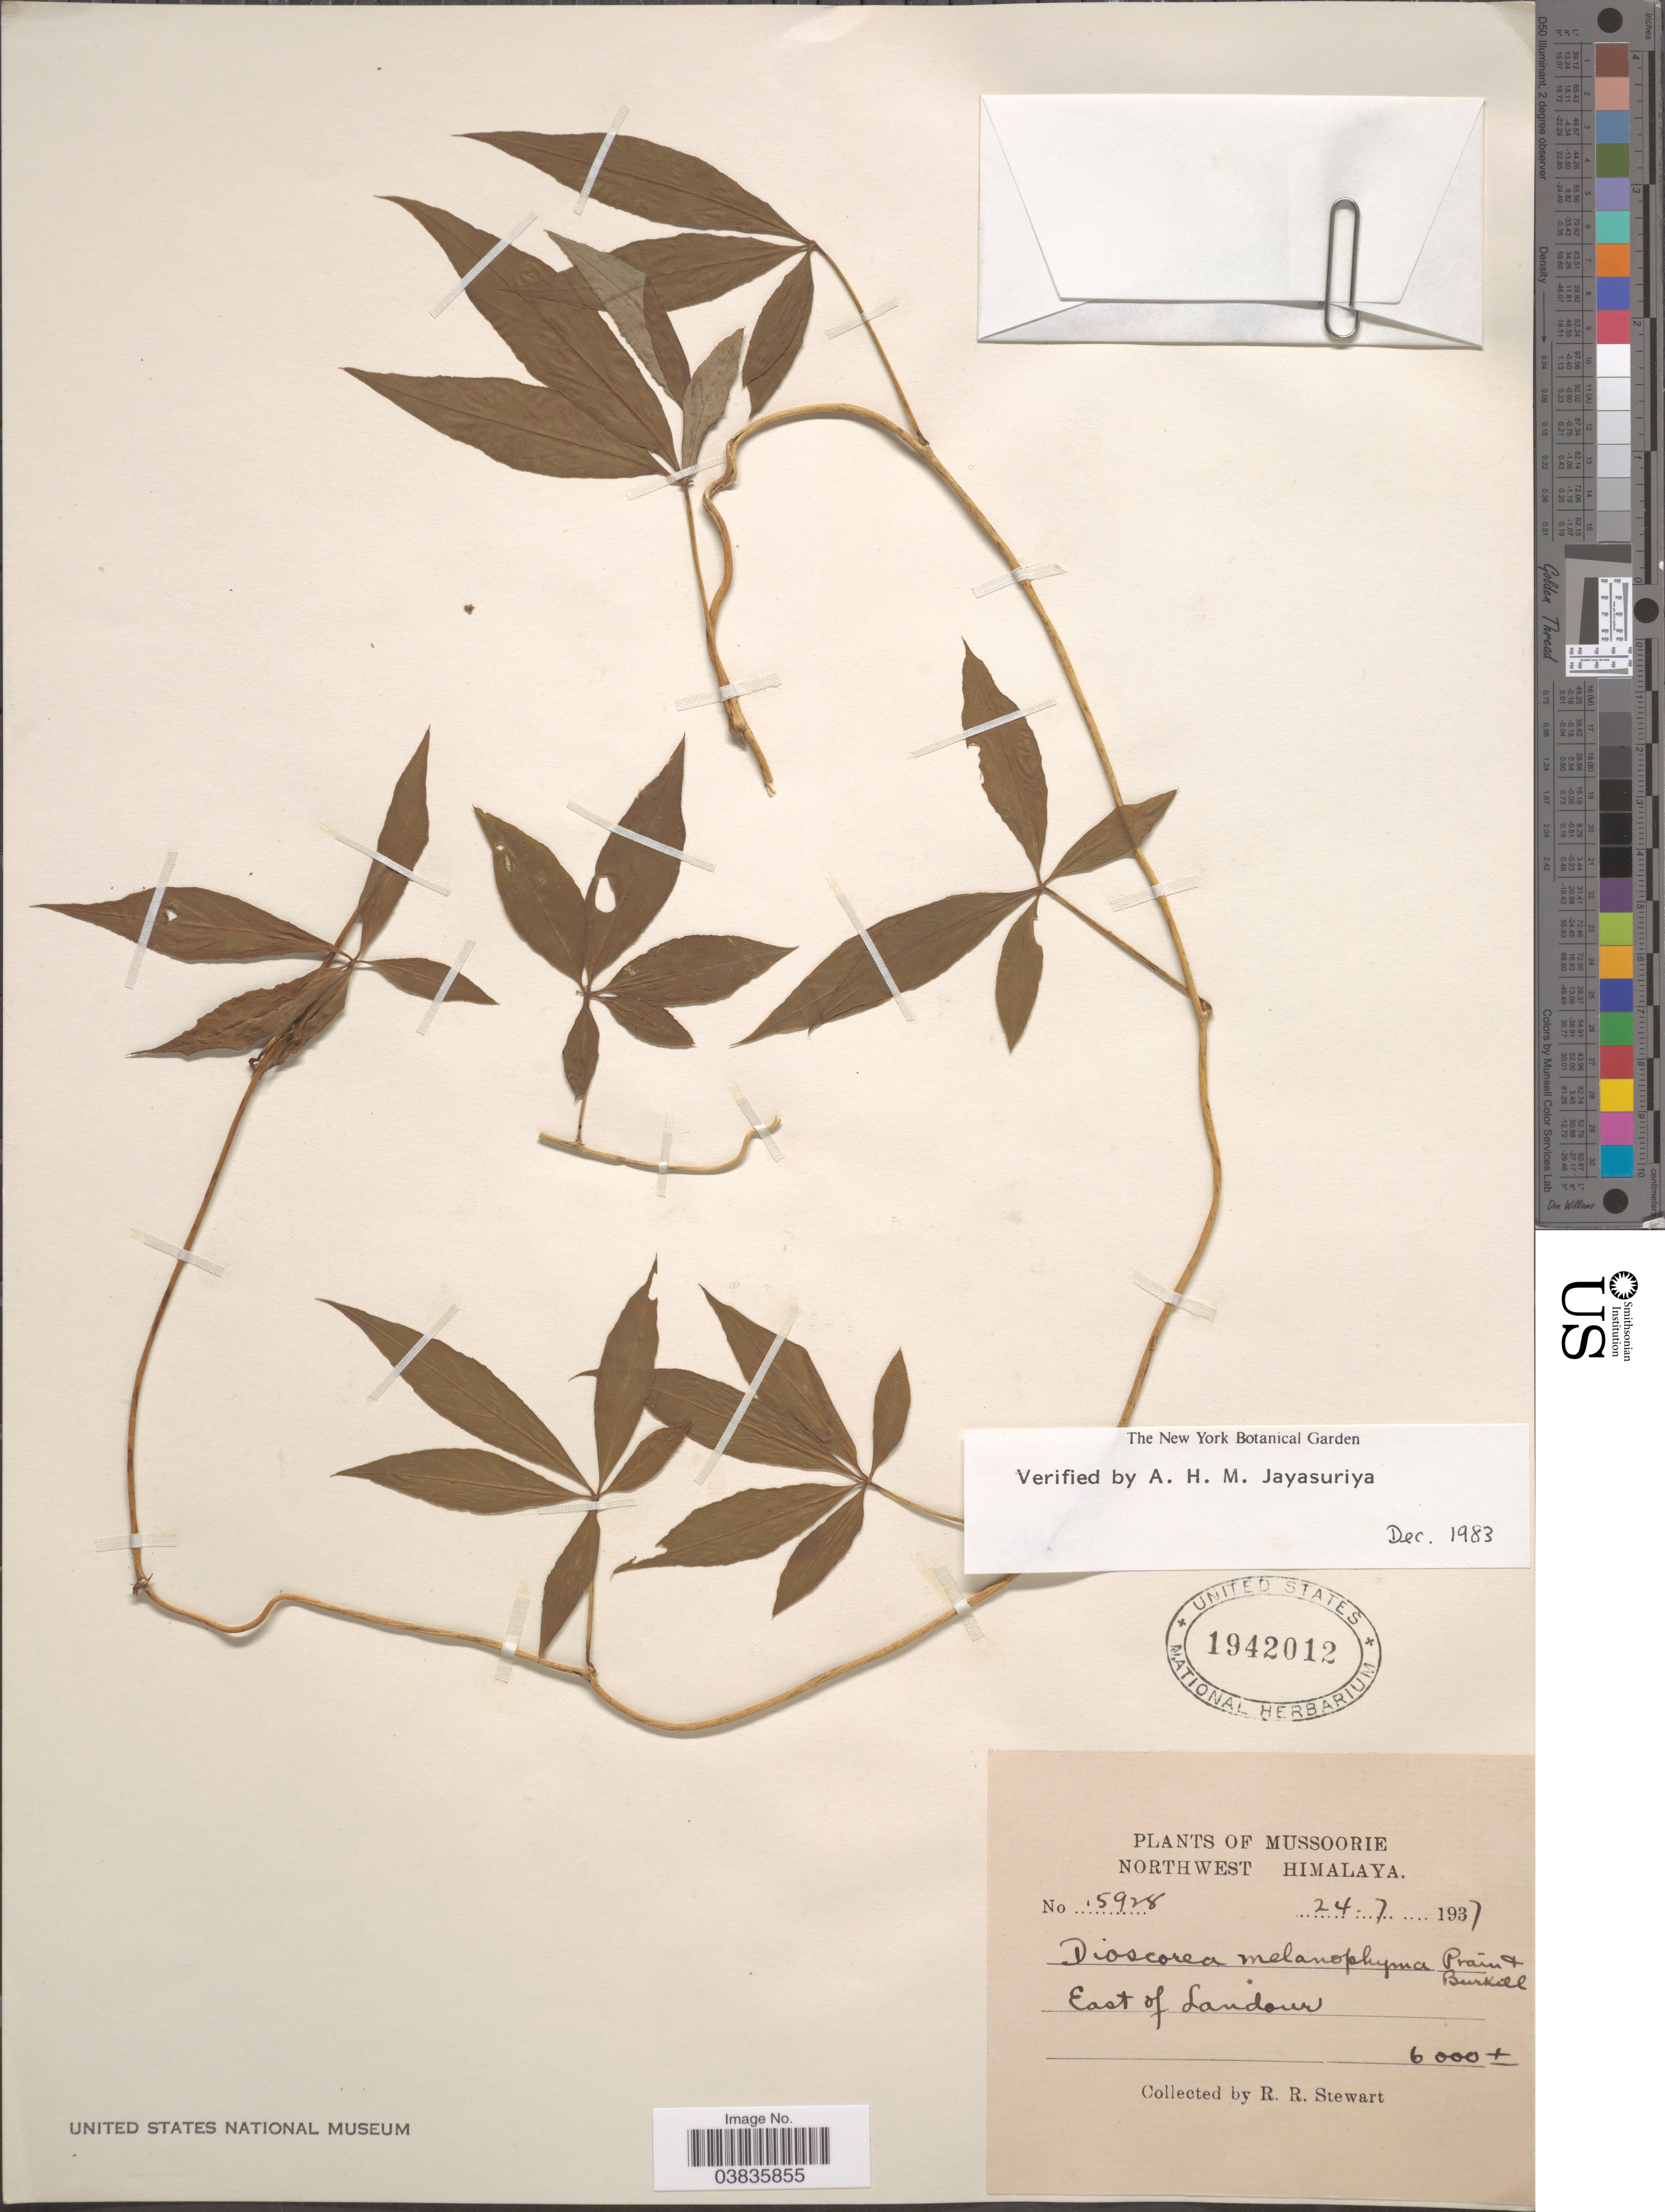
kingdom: Plantae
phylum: Tracheophyta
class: Liliopsida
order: Dioscoreales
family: Dioscoreaceae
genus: Dioscorea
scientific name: Dioscorea melanophyma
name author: Prain & Burkill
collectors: R. Stewart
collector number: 5928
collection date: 1937-07-24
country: India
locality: Mussoorie. Northwest Himalaya. East of Landour.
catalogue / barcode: US 1942012